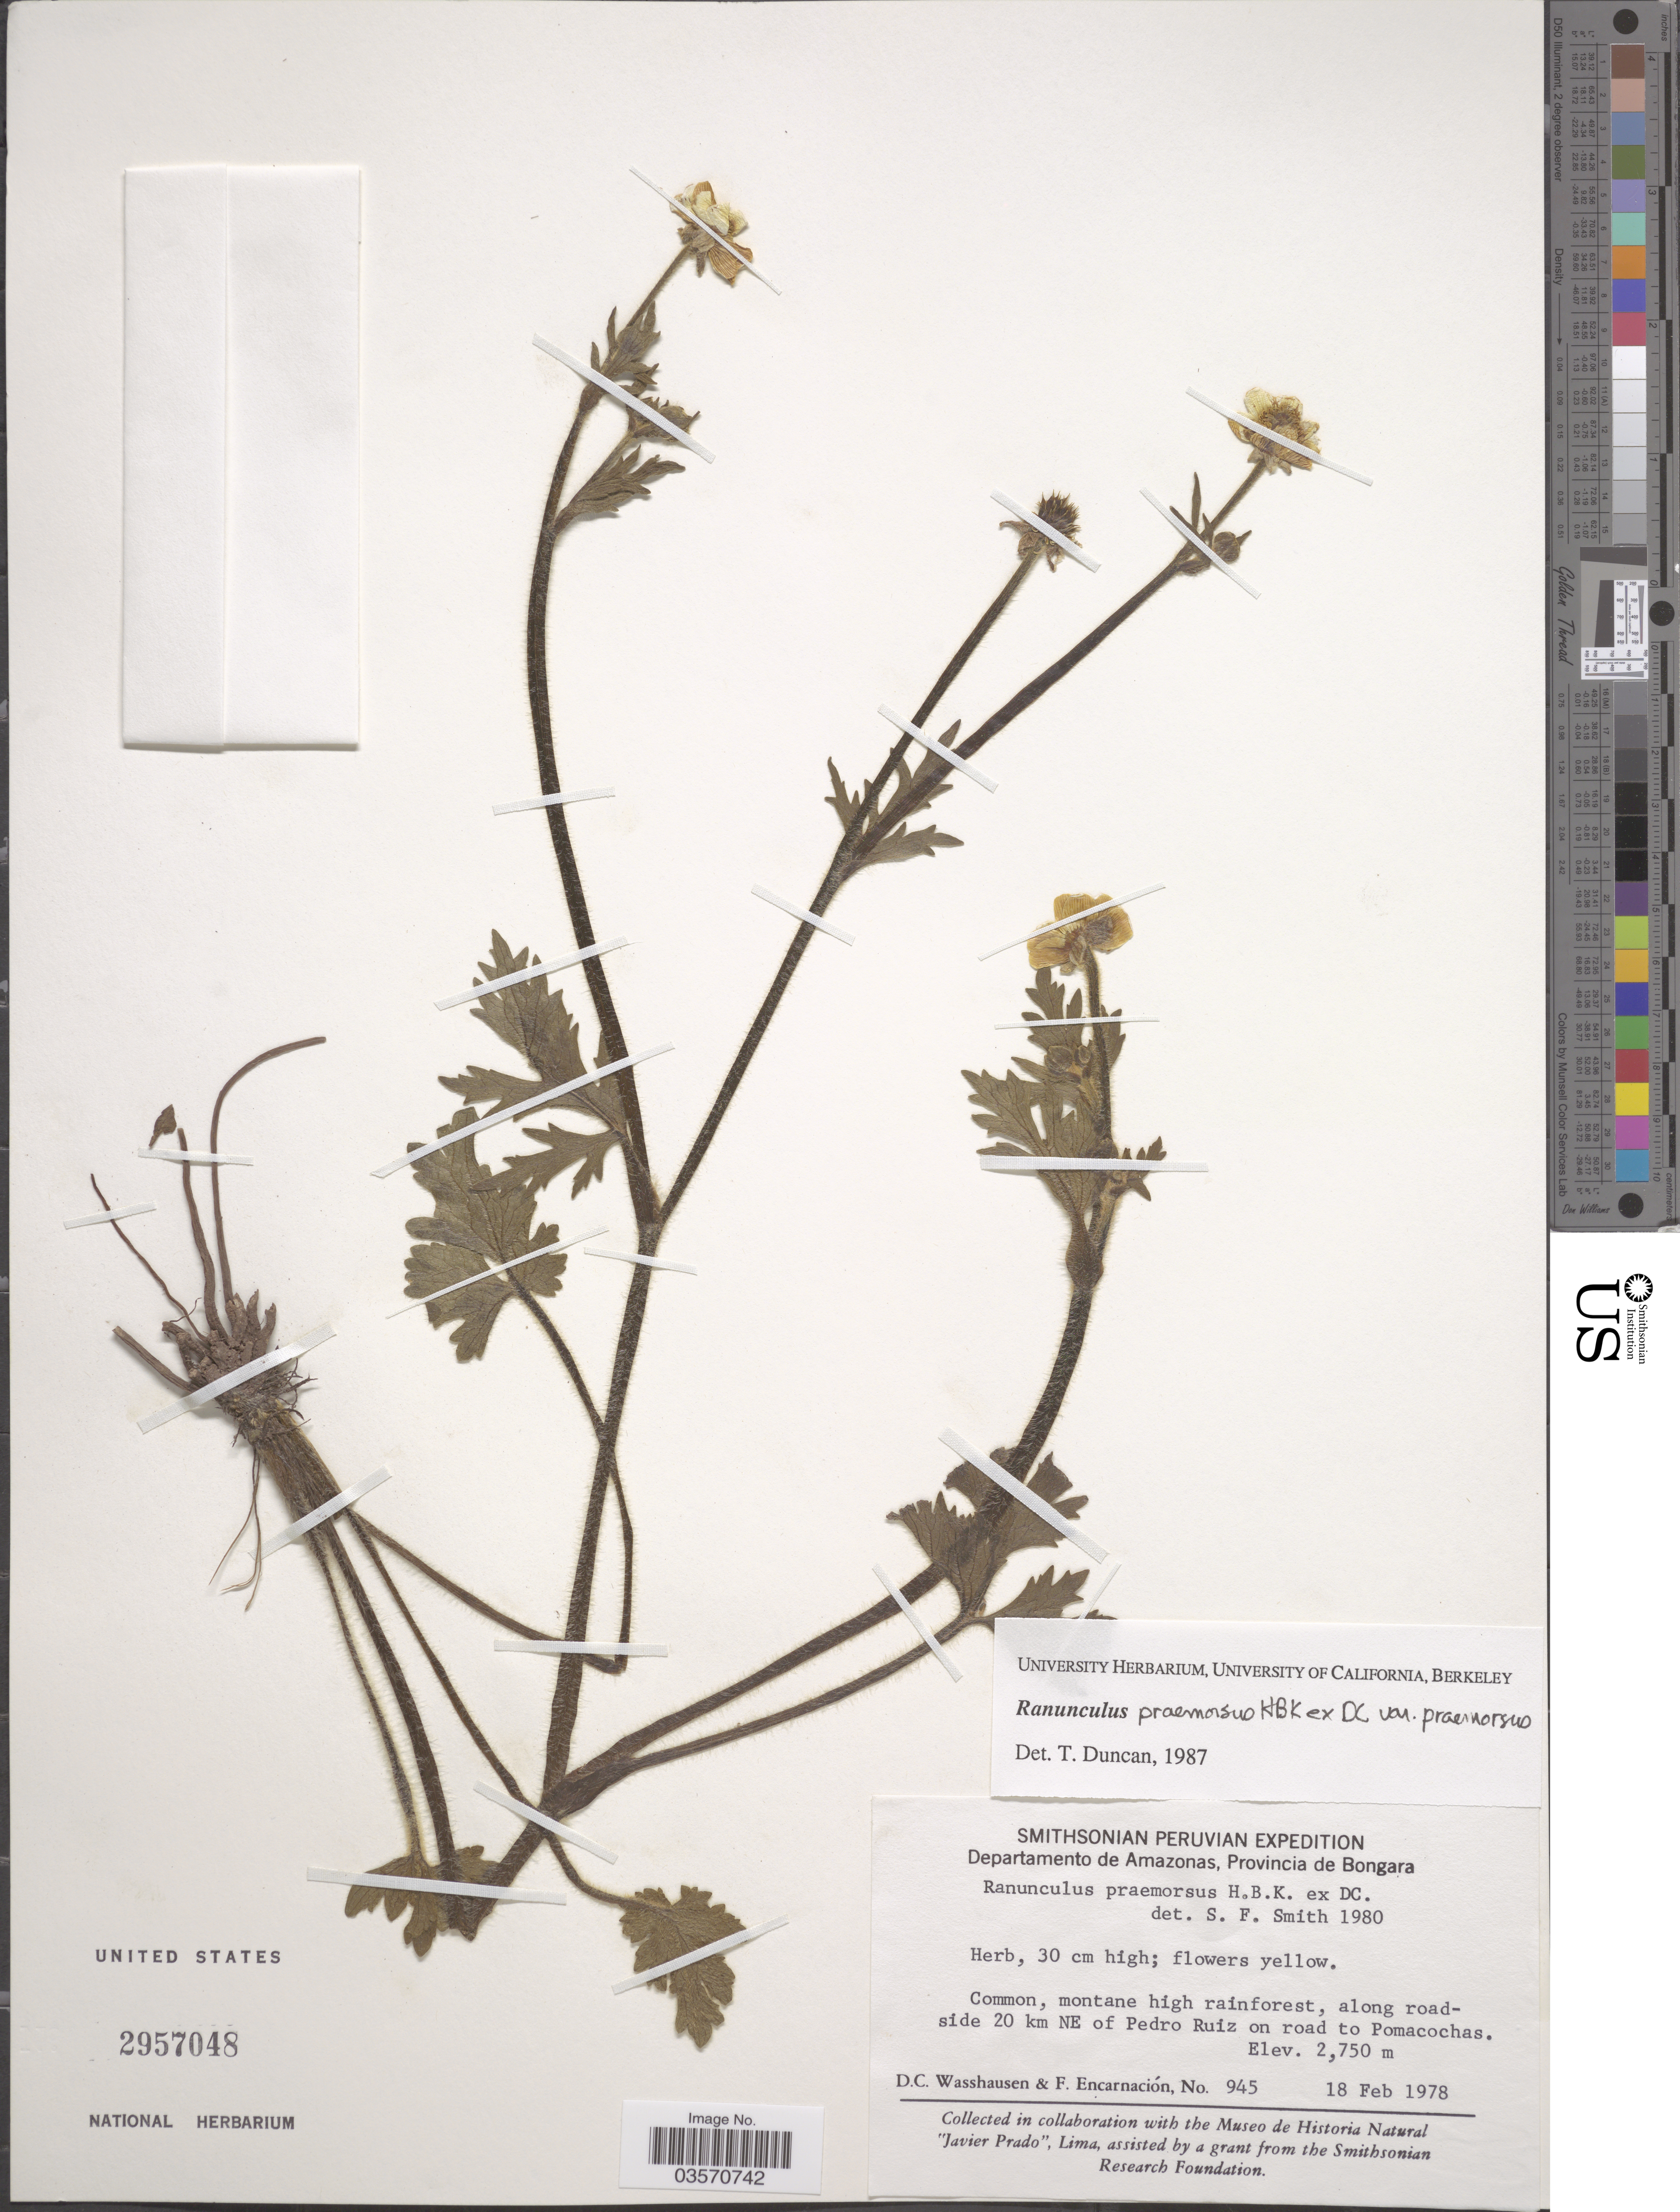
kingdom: Plantae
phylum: Tracheophyta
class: Magnoliopsida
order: Ranunculales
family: Ranunculaceae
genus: Ranunculus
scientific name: Ranunculus praemorsus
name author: Kunth ex DC.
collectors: D. C. Wasshausen & F. Encarnación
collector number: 945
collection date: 1978-02-18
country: Peru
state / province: Amazonas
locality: Departamento de Amazonas, Provincia de Bongara. Common, montane high rainforest, along roadside 20 km NE of Pedro Ruiz on road to Pomacochas.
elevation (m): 2750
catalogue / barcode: US 2957048